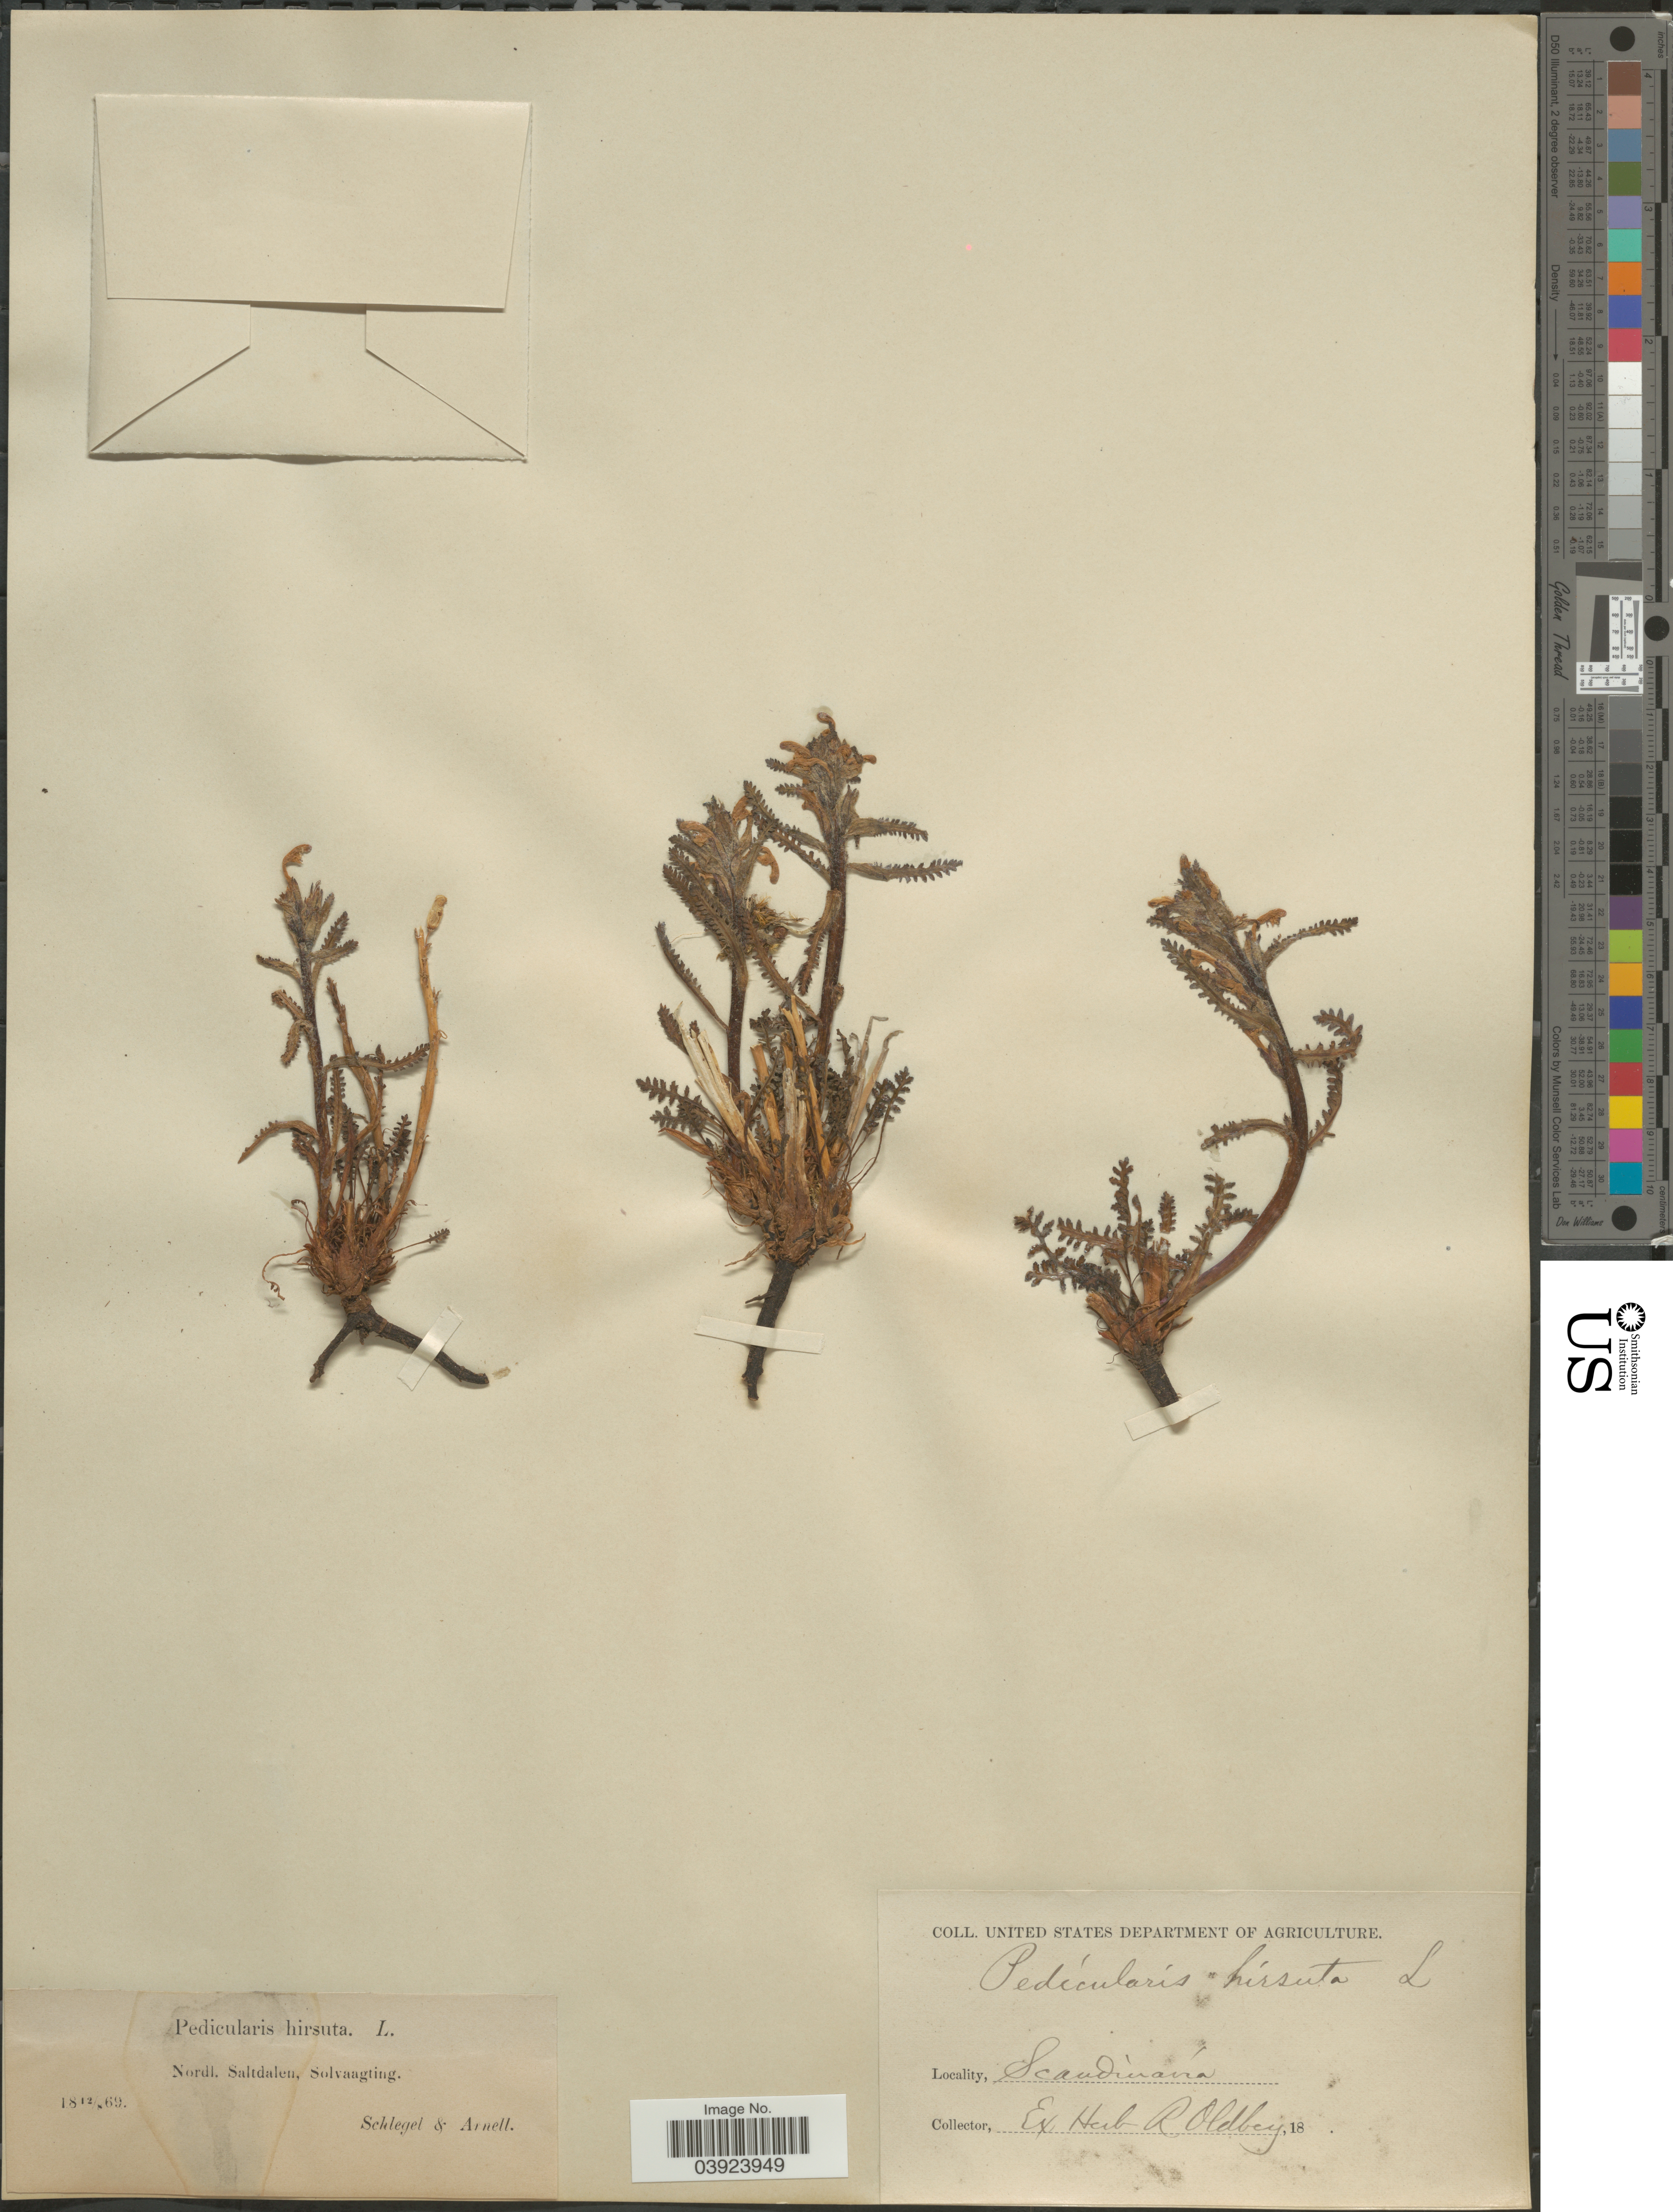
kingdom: Plantae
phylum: Tracheophyta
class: Magnoliopsida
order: Lamiales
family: Orobanchaceae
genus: Pedicularis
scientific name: Pedicularis hirsuta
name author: L.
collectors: Schlegel & Arnell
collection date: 1869-08-12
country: Norway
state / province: Nordland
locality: Saltdalen, Solvaagting. Scandinavia.